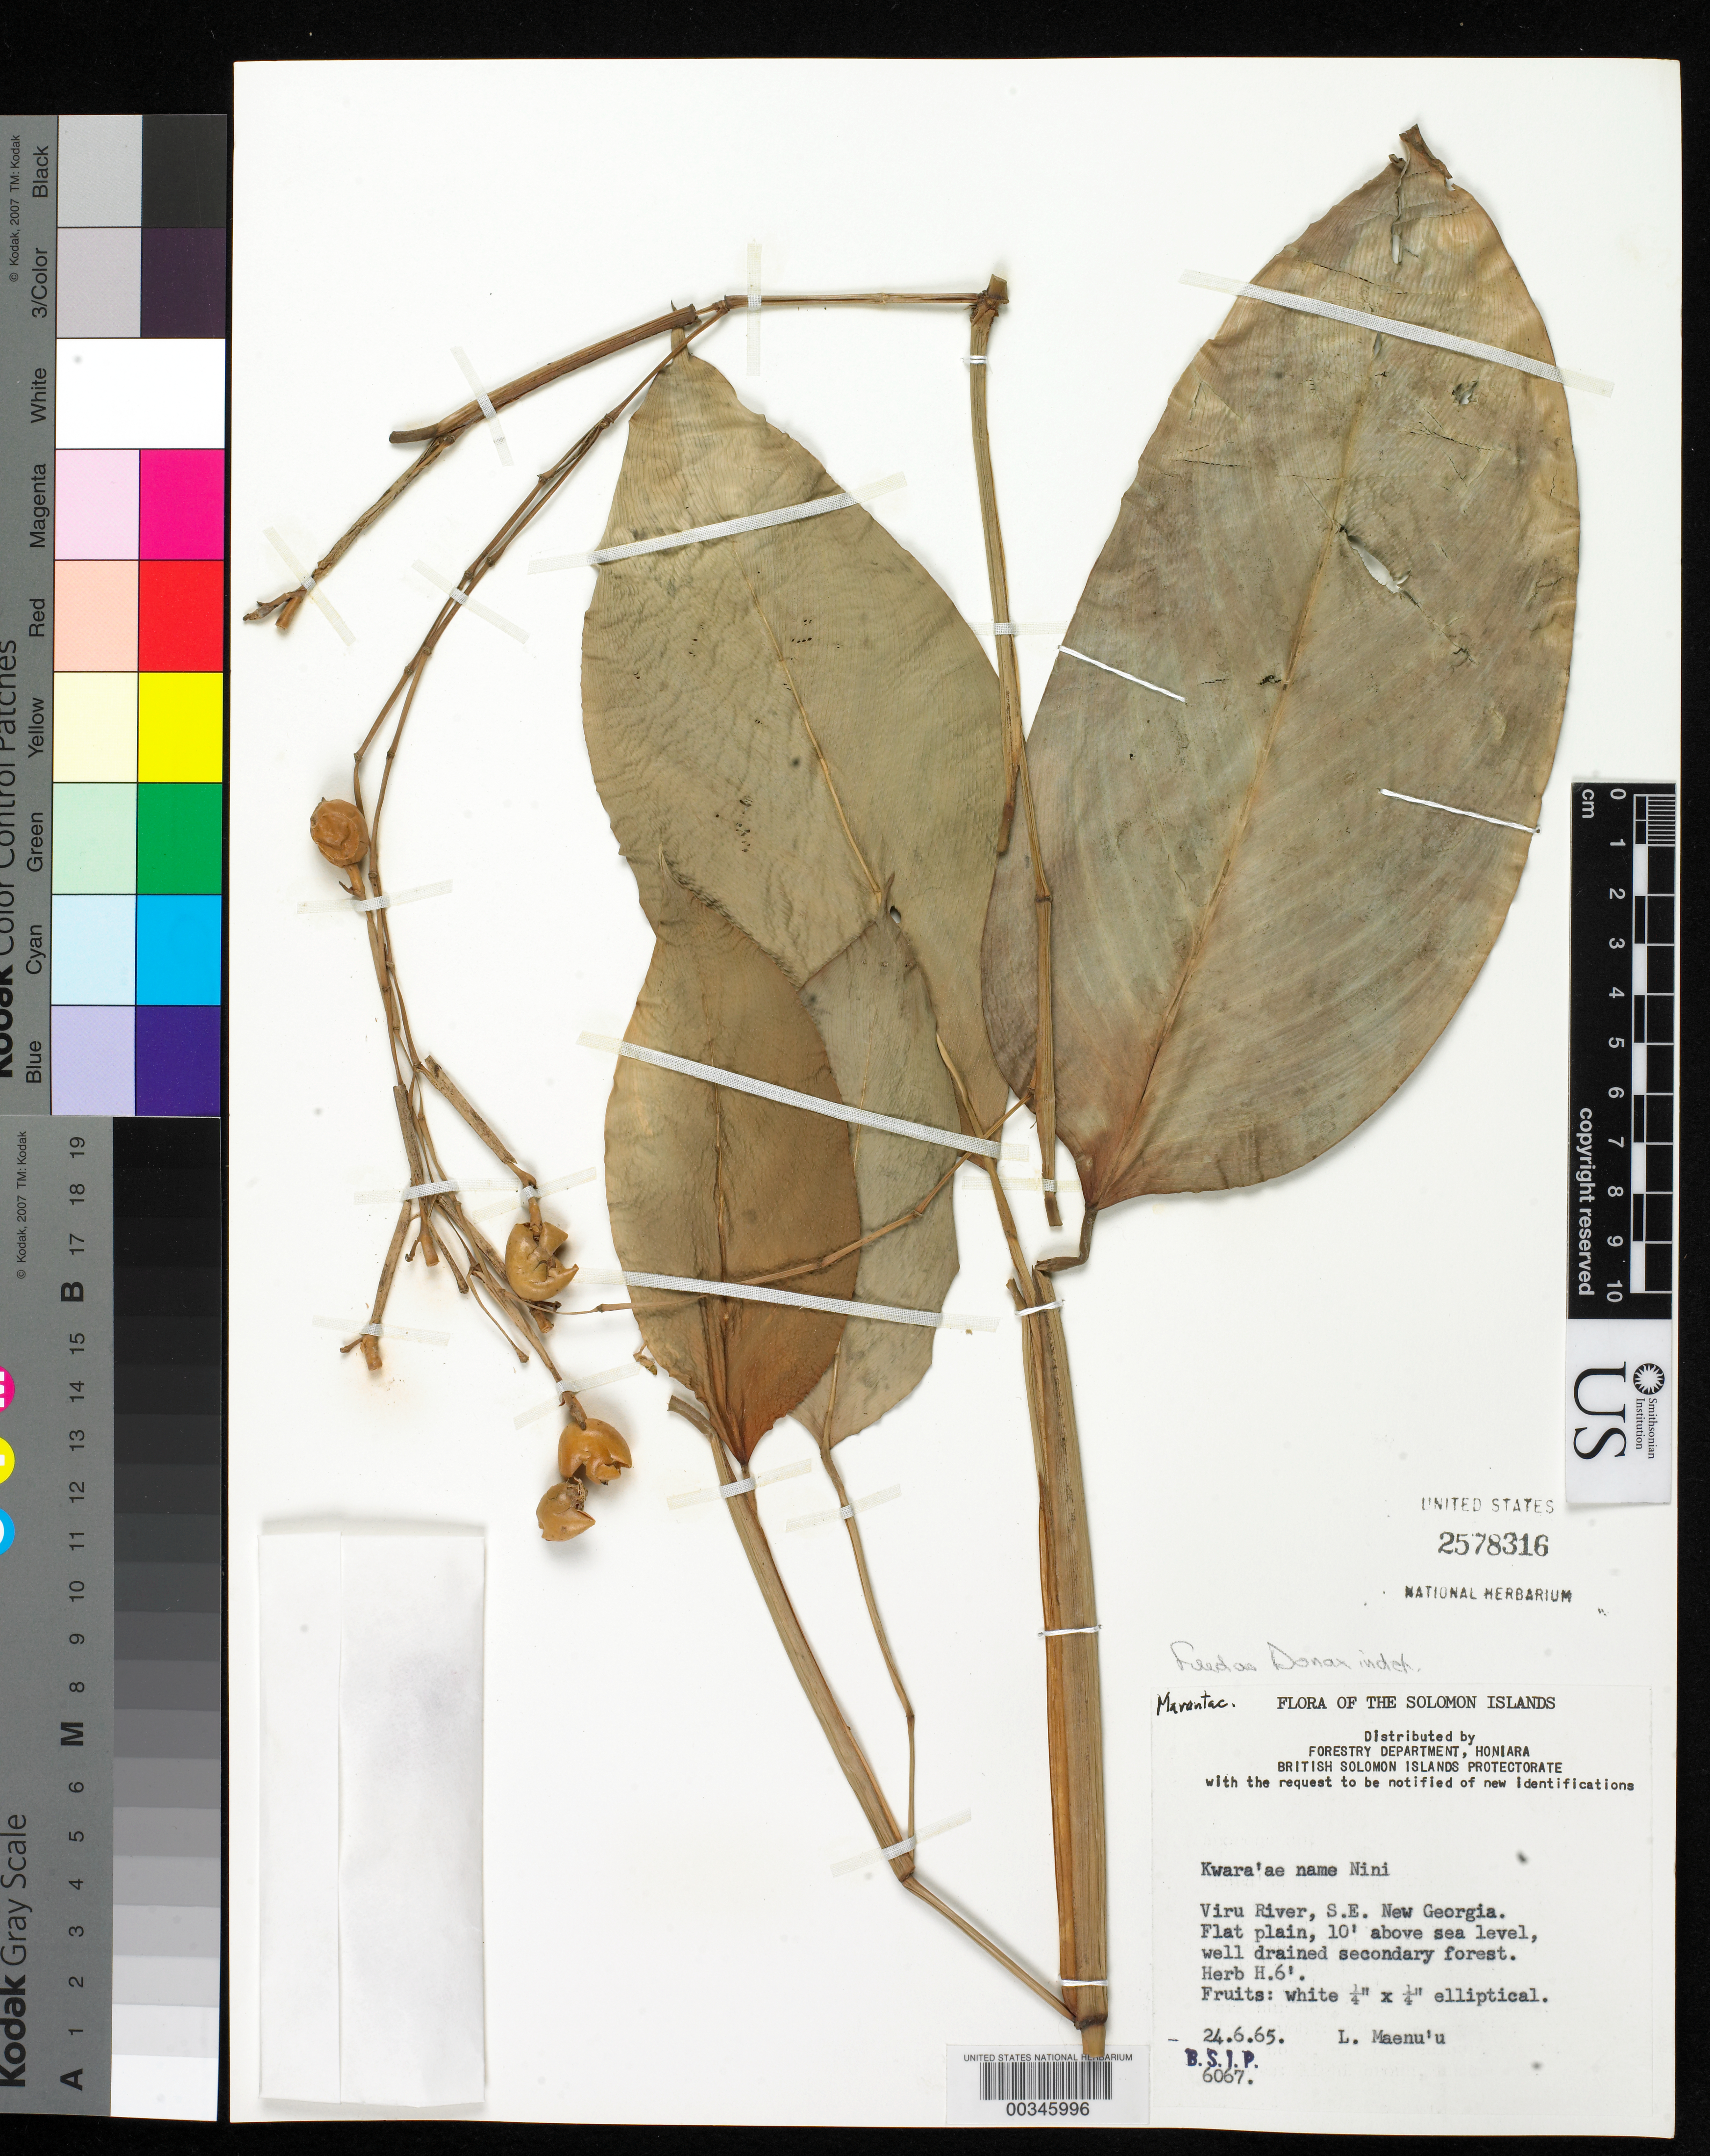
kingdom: Plantae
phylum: Tracheophyta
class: Liliopsida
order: Zingiberales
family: Marantaceae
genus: Donax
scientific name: Donax sp.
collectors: L. Maenu'u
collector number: BSIP 6067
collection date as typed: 24 Jun 1965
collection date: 1965-06-24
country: Solomon Islands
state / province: Western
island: New Georgia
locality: Solomon Islands, Viru River, SE New Georgia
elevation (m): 3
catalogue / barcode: US 2578316